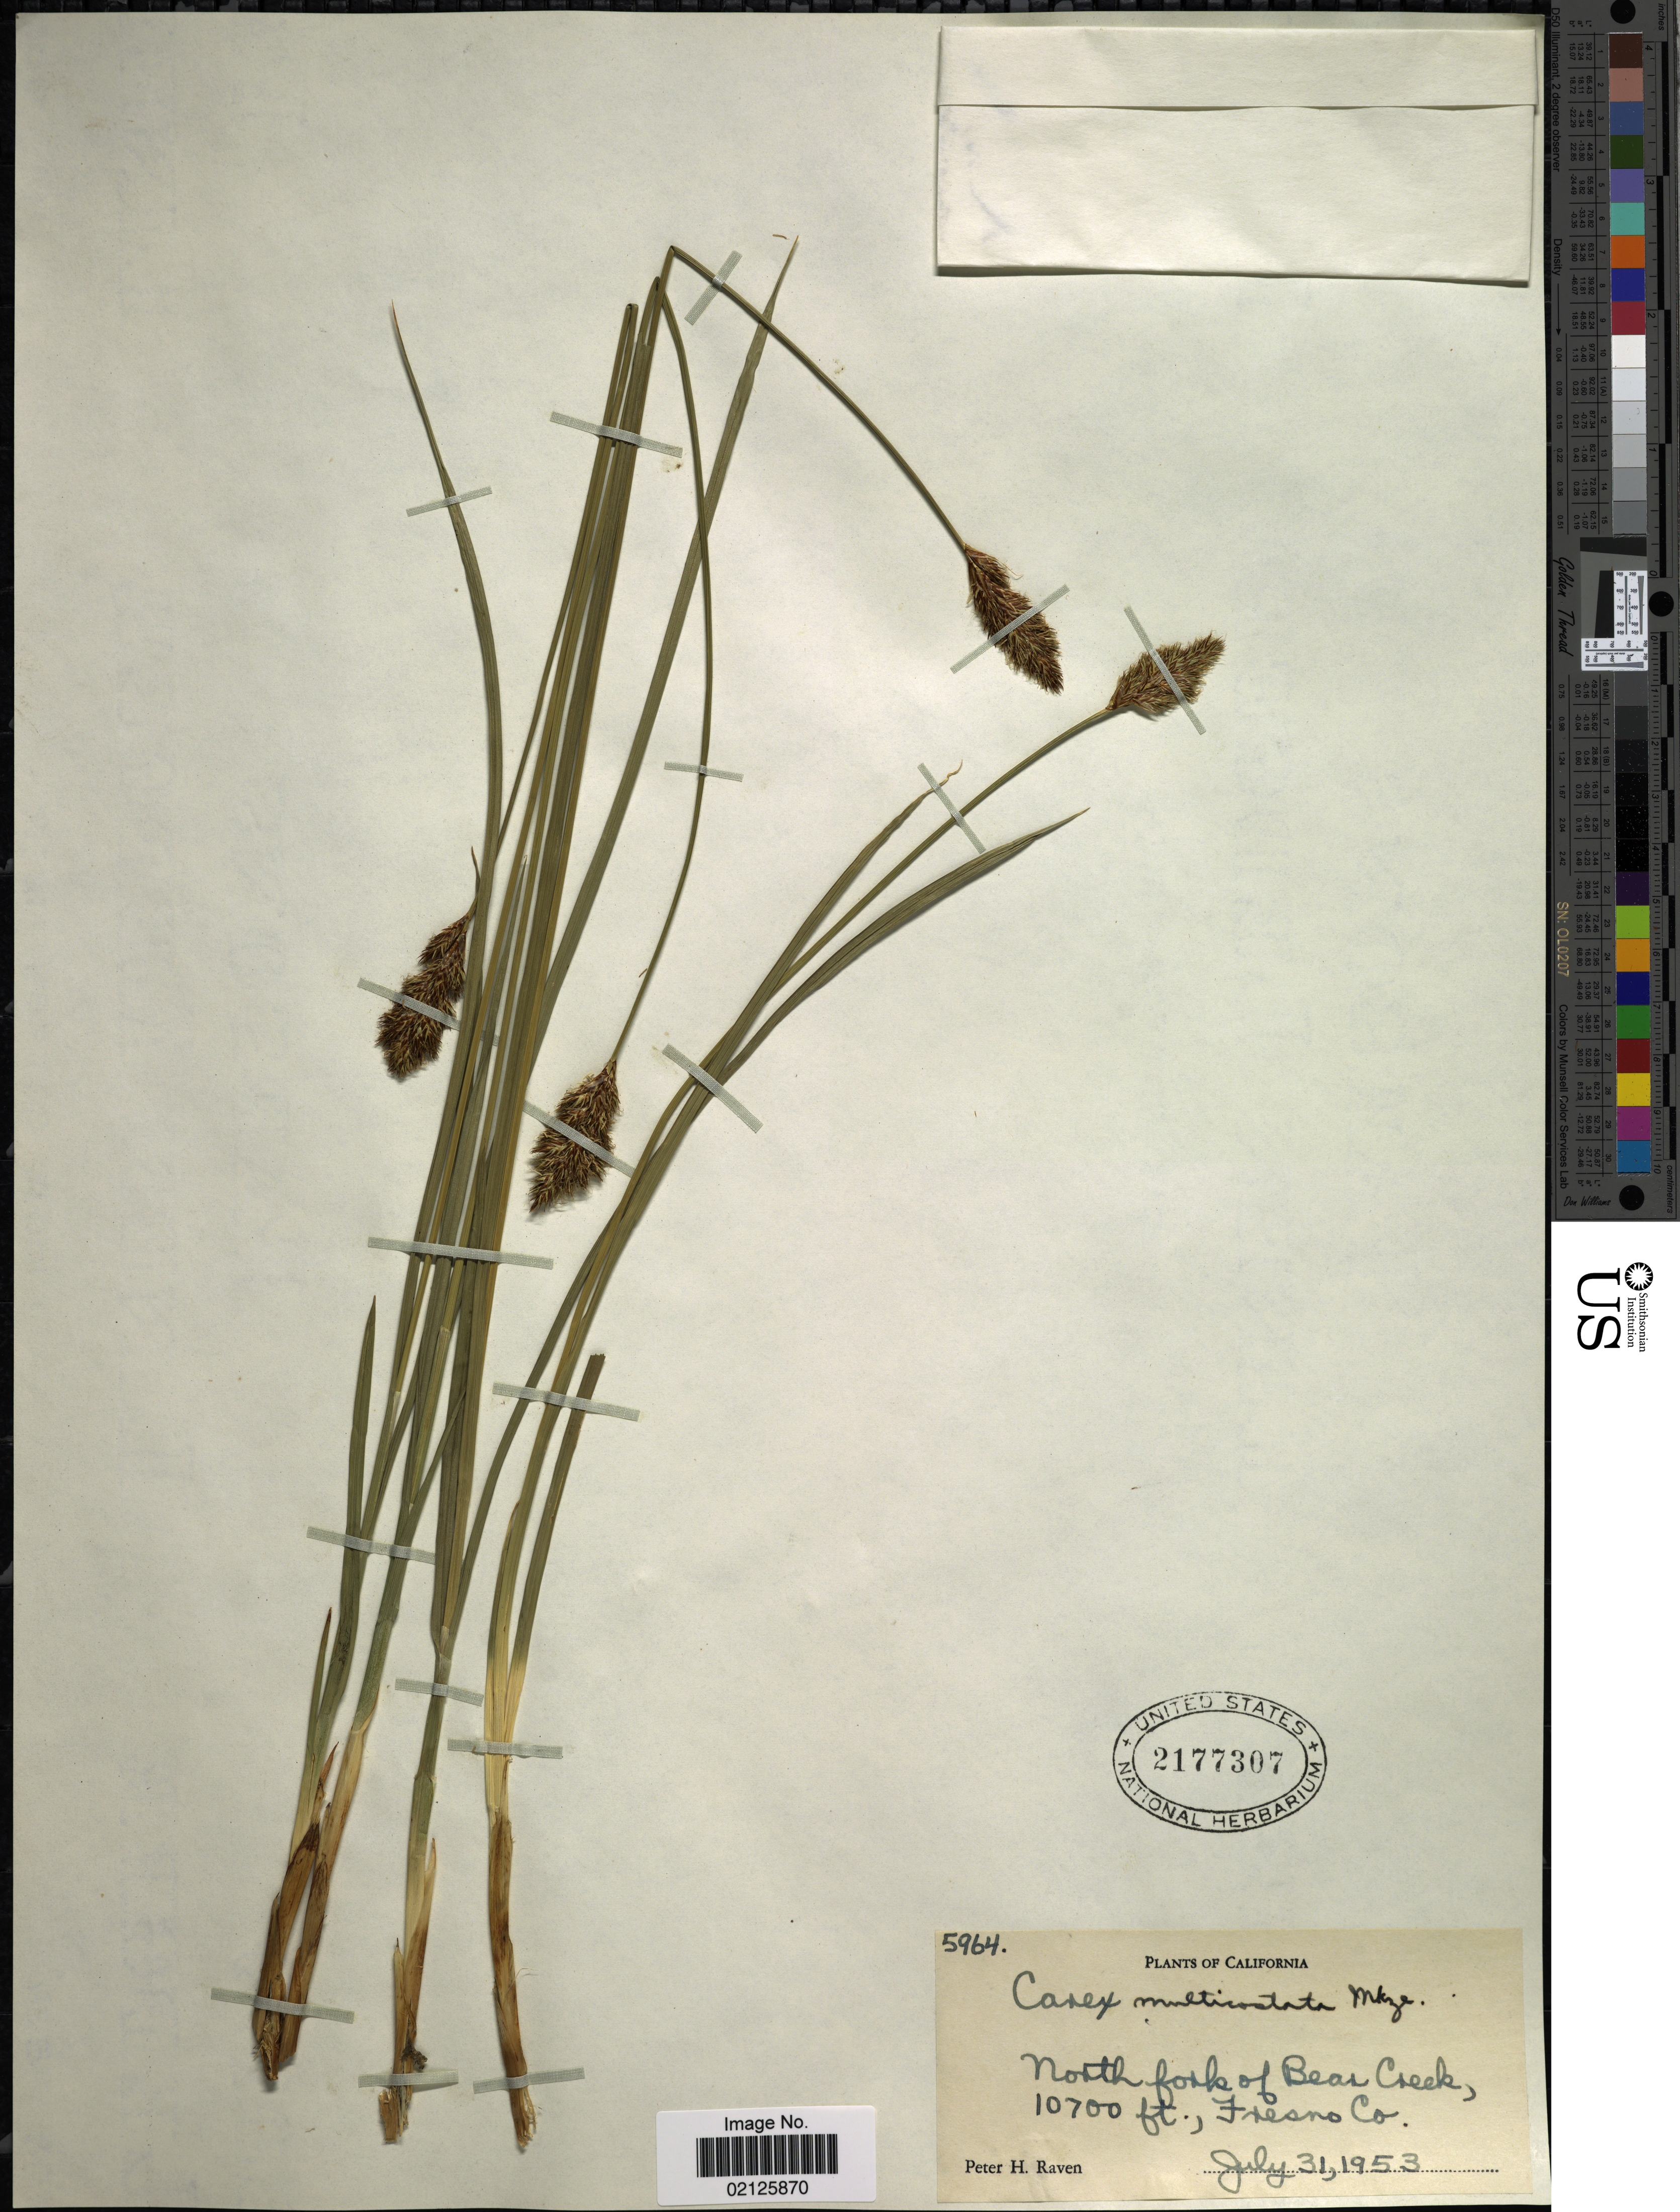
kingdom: Plantae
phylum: Tracheophyta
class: Liliopsida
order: Poales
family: Cyperaceae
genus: Carex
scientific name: Carex multicostata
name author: Mack.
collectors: P. Raven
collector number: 5964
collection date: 1953-07-31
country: United States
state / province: California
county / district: Fresno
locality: North fork of Bear Creek., Fresno Co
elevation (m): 3261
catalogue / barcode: US 2177307